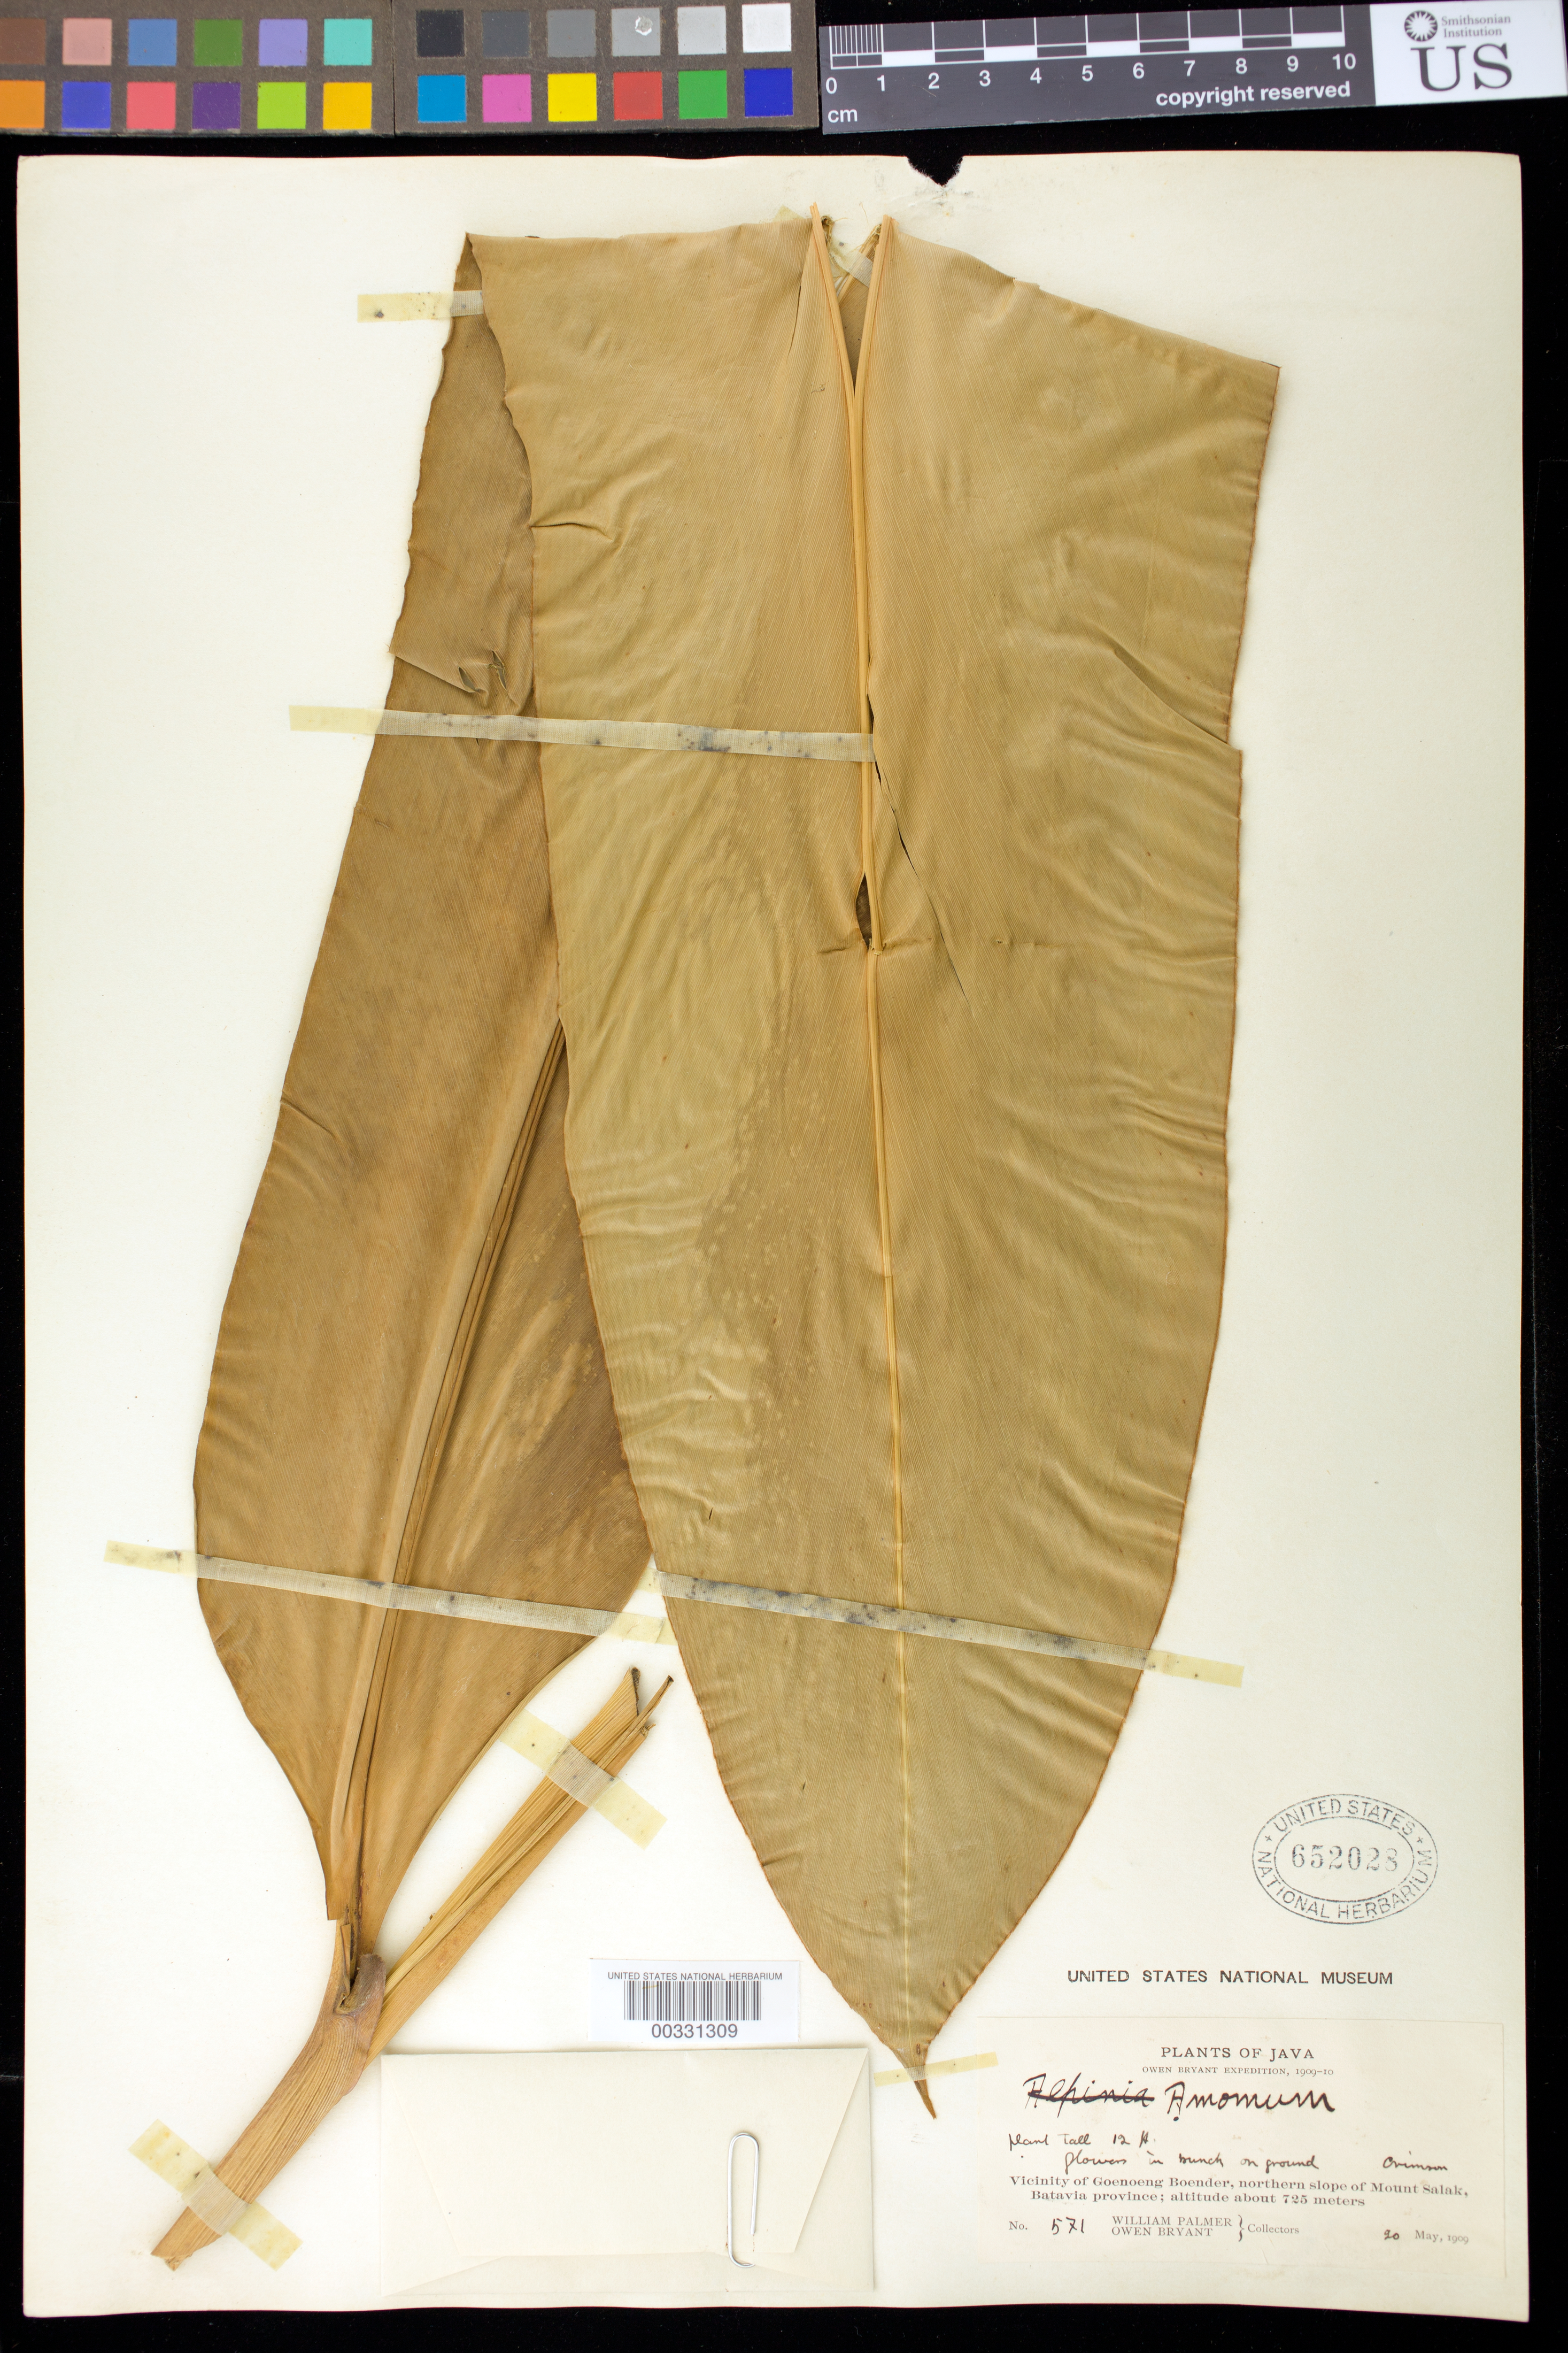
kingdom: Plantae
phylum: Tracheophyta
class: Liliopsida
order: Zingiberales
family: Zingiberaceae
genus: Amomum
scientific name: Amomum sp.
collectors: W. Palmer & O. Bryant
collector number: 571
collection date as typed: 20 May 1909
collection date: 1909-05-20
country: Indonesia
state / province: Java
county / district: Jawa Barat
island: Java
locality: Batavia Prov., vicinity of Goenoeng Boender, northern slope of Mount Salak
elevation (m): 725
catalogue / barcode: US 652028